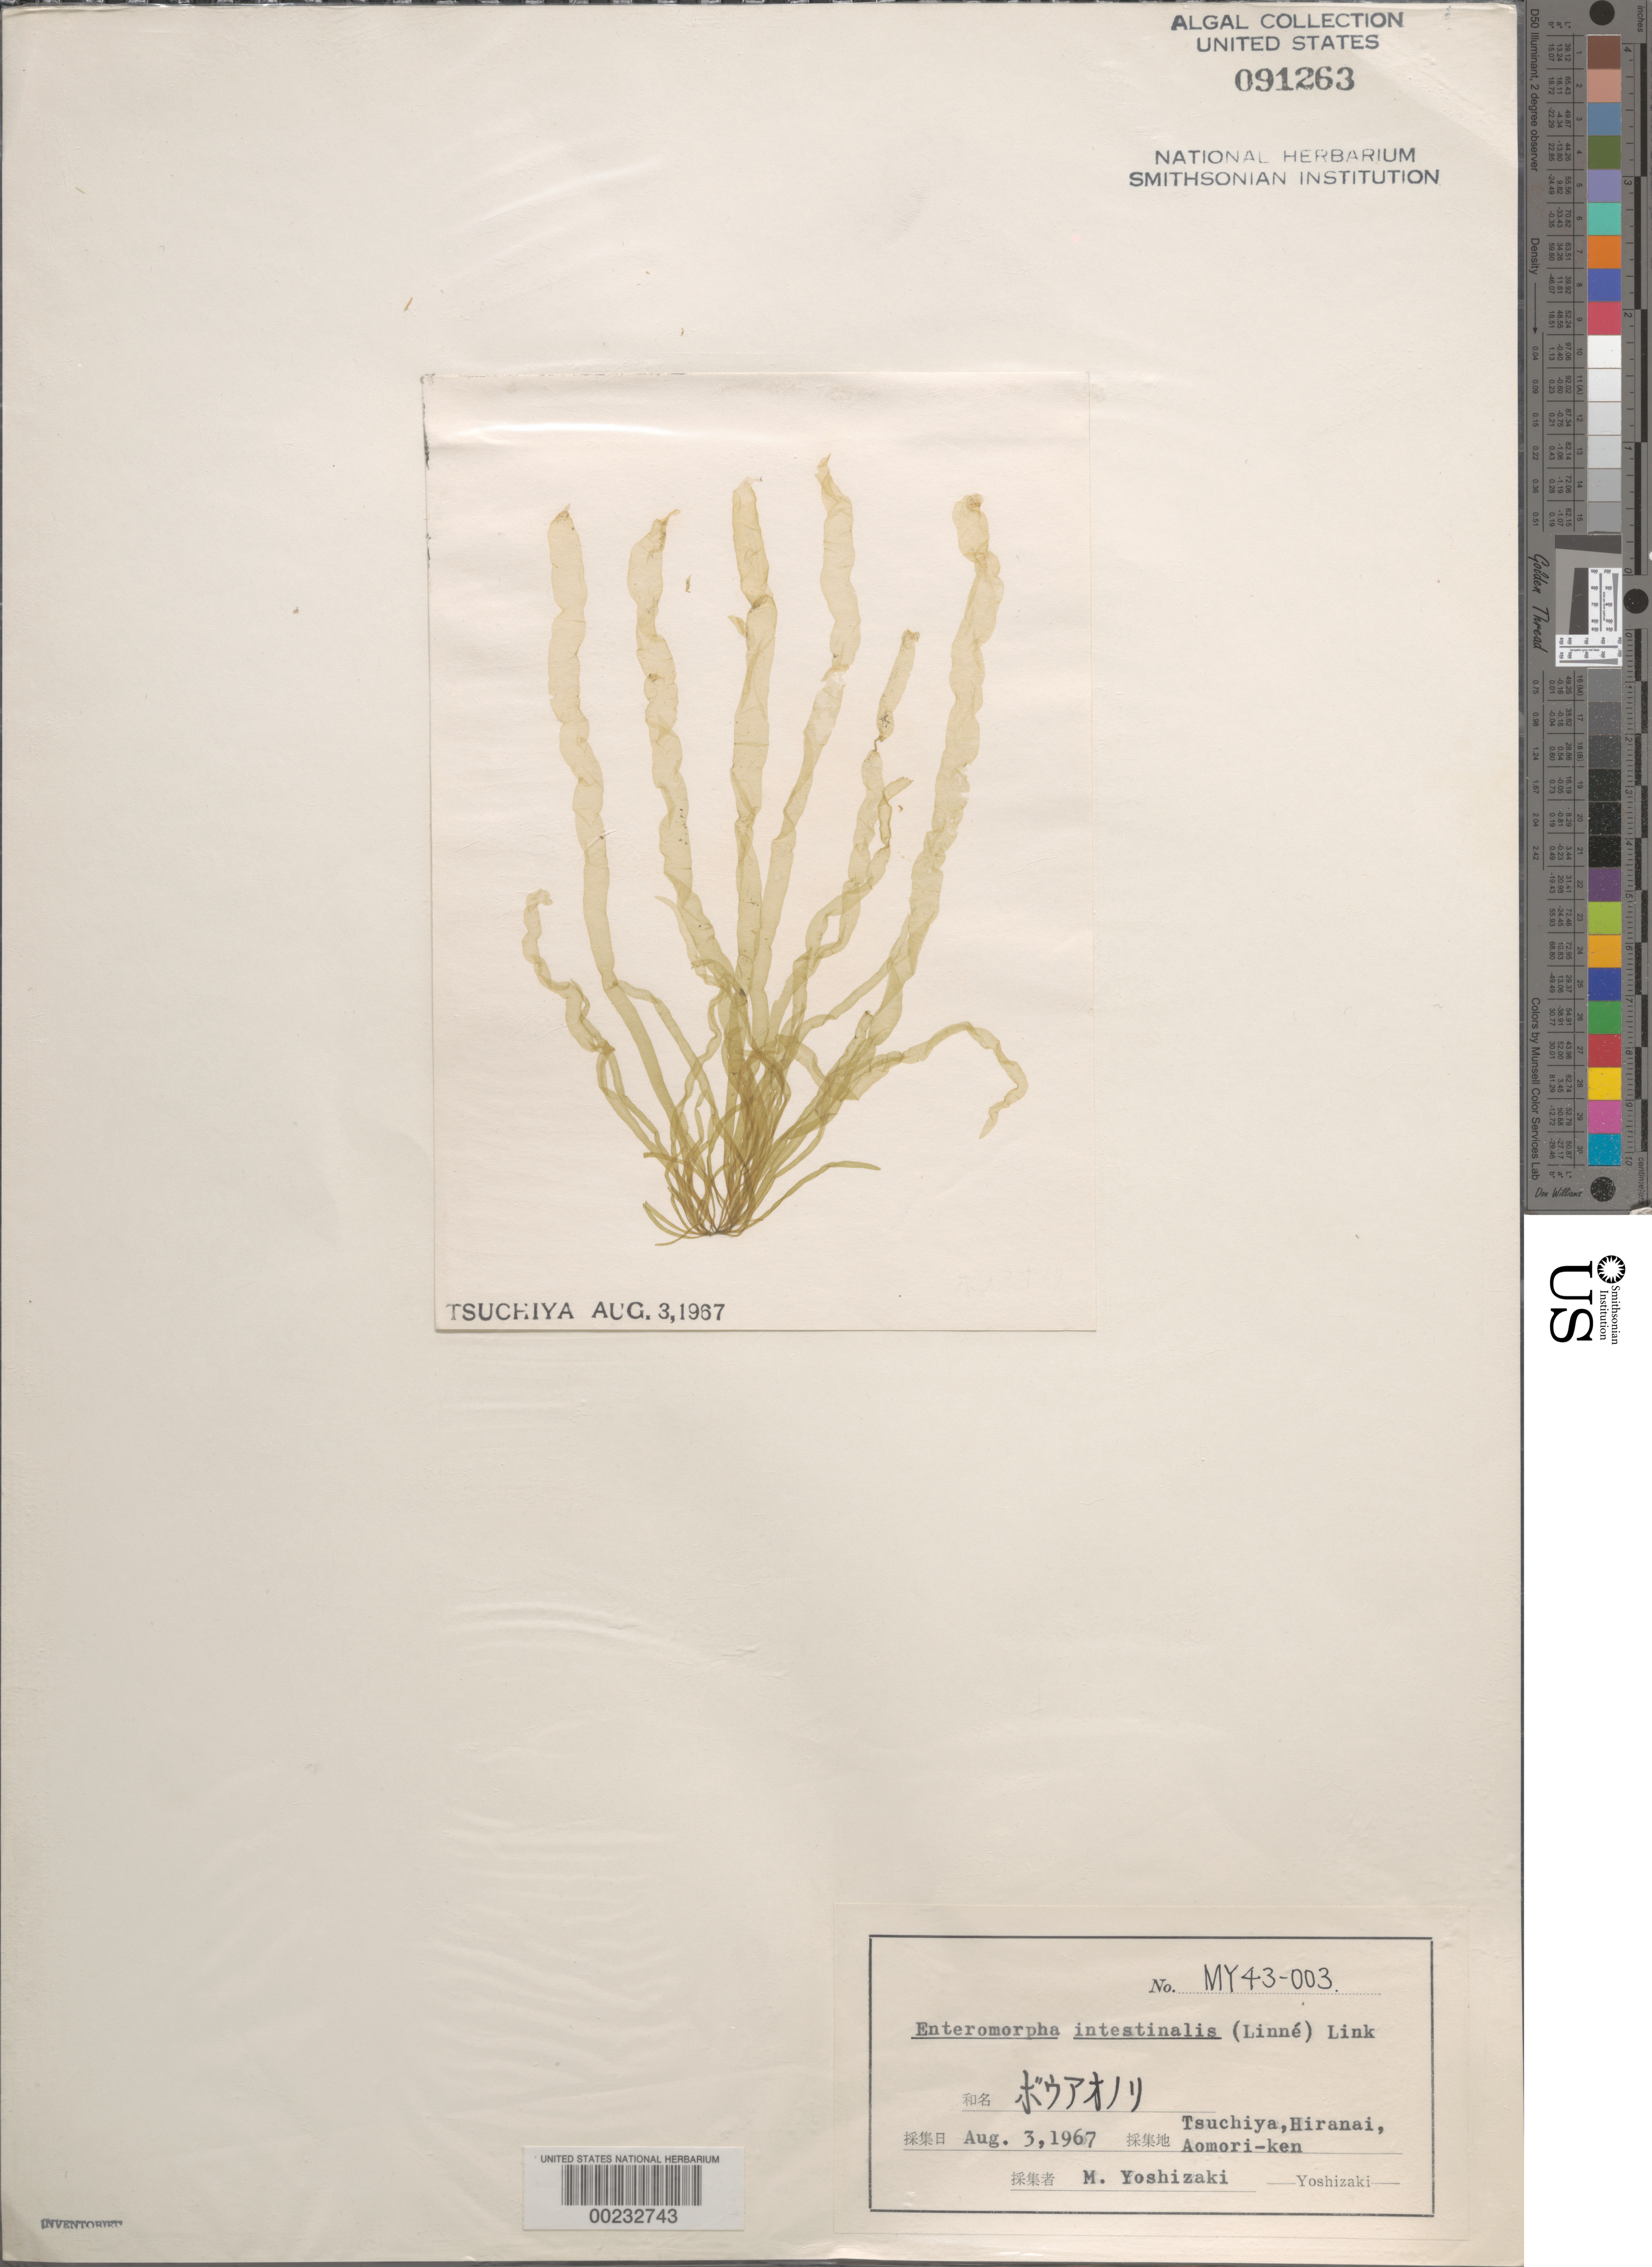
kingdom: Plantae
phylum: Chlorophyta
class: Ulvophyceae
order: Ulvales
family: Ulvaceae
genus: Ulva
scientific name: Ulva intestinalis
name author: L.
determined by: Algae name updating Project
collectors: M. Yoshizaki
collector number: My 43-003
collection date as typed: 03 Aug 1967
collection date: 1967-08-03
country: Japan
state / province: Aomori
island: Honshu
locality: Tsuchiya, Hiranai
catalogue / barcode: US 91263